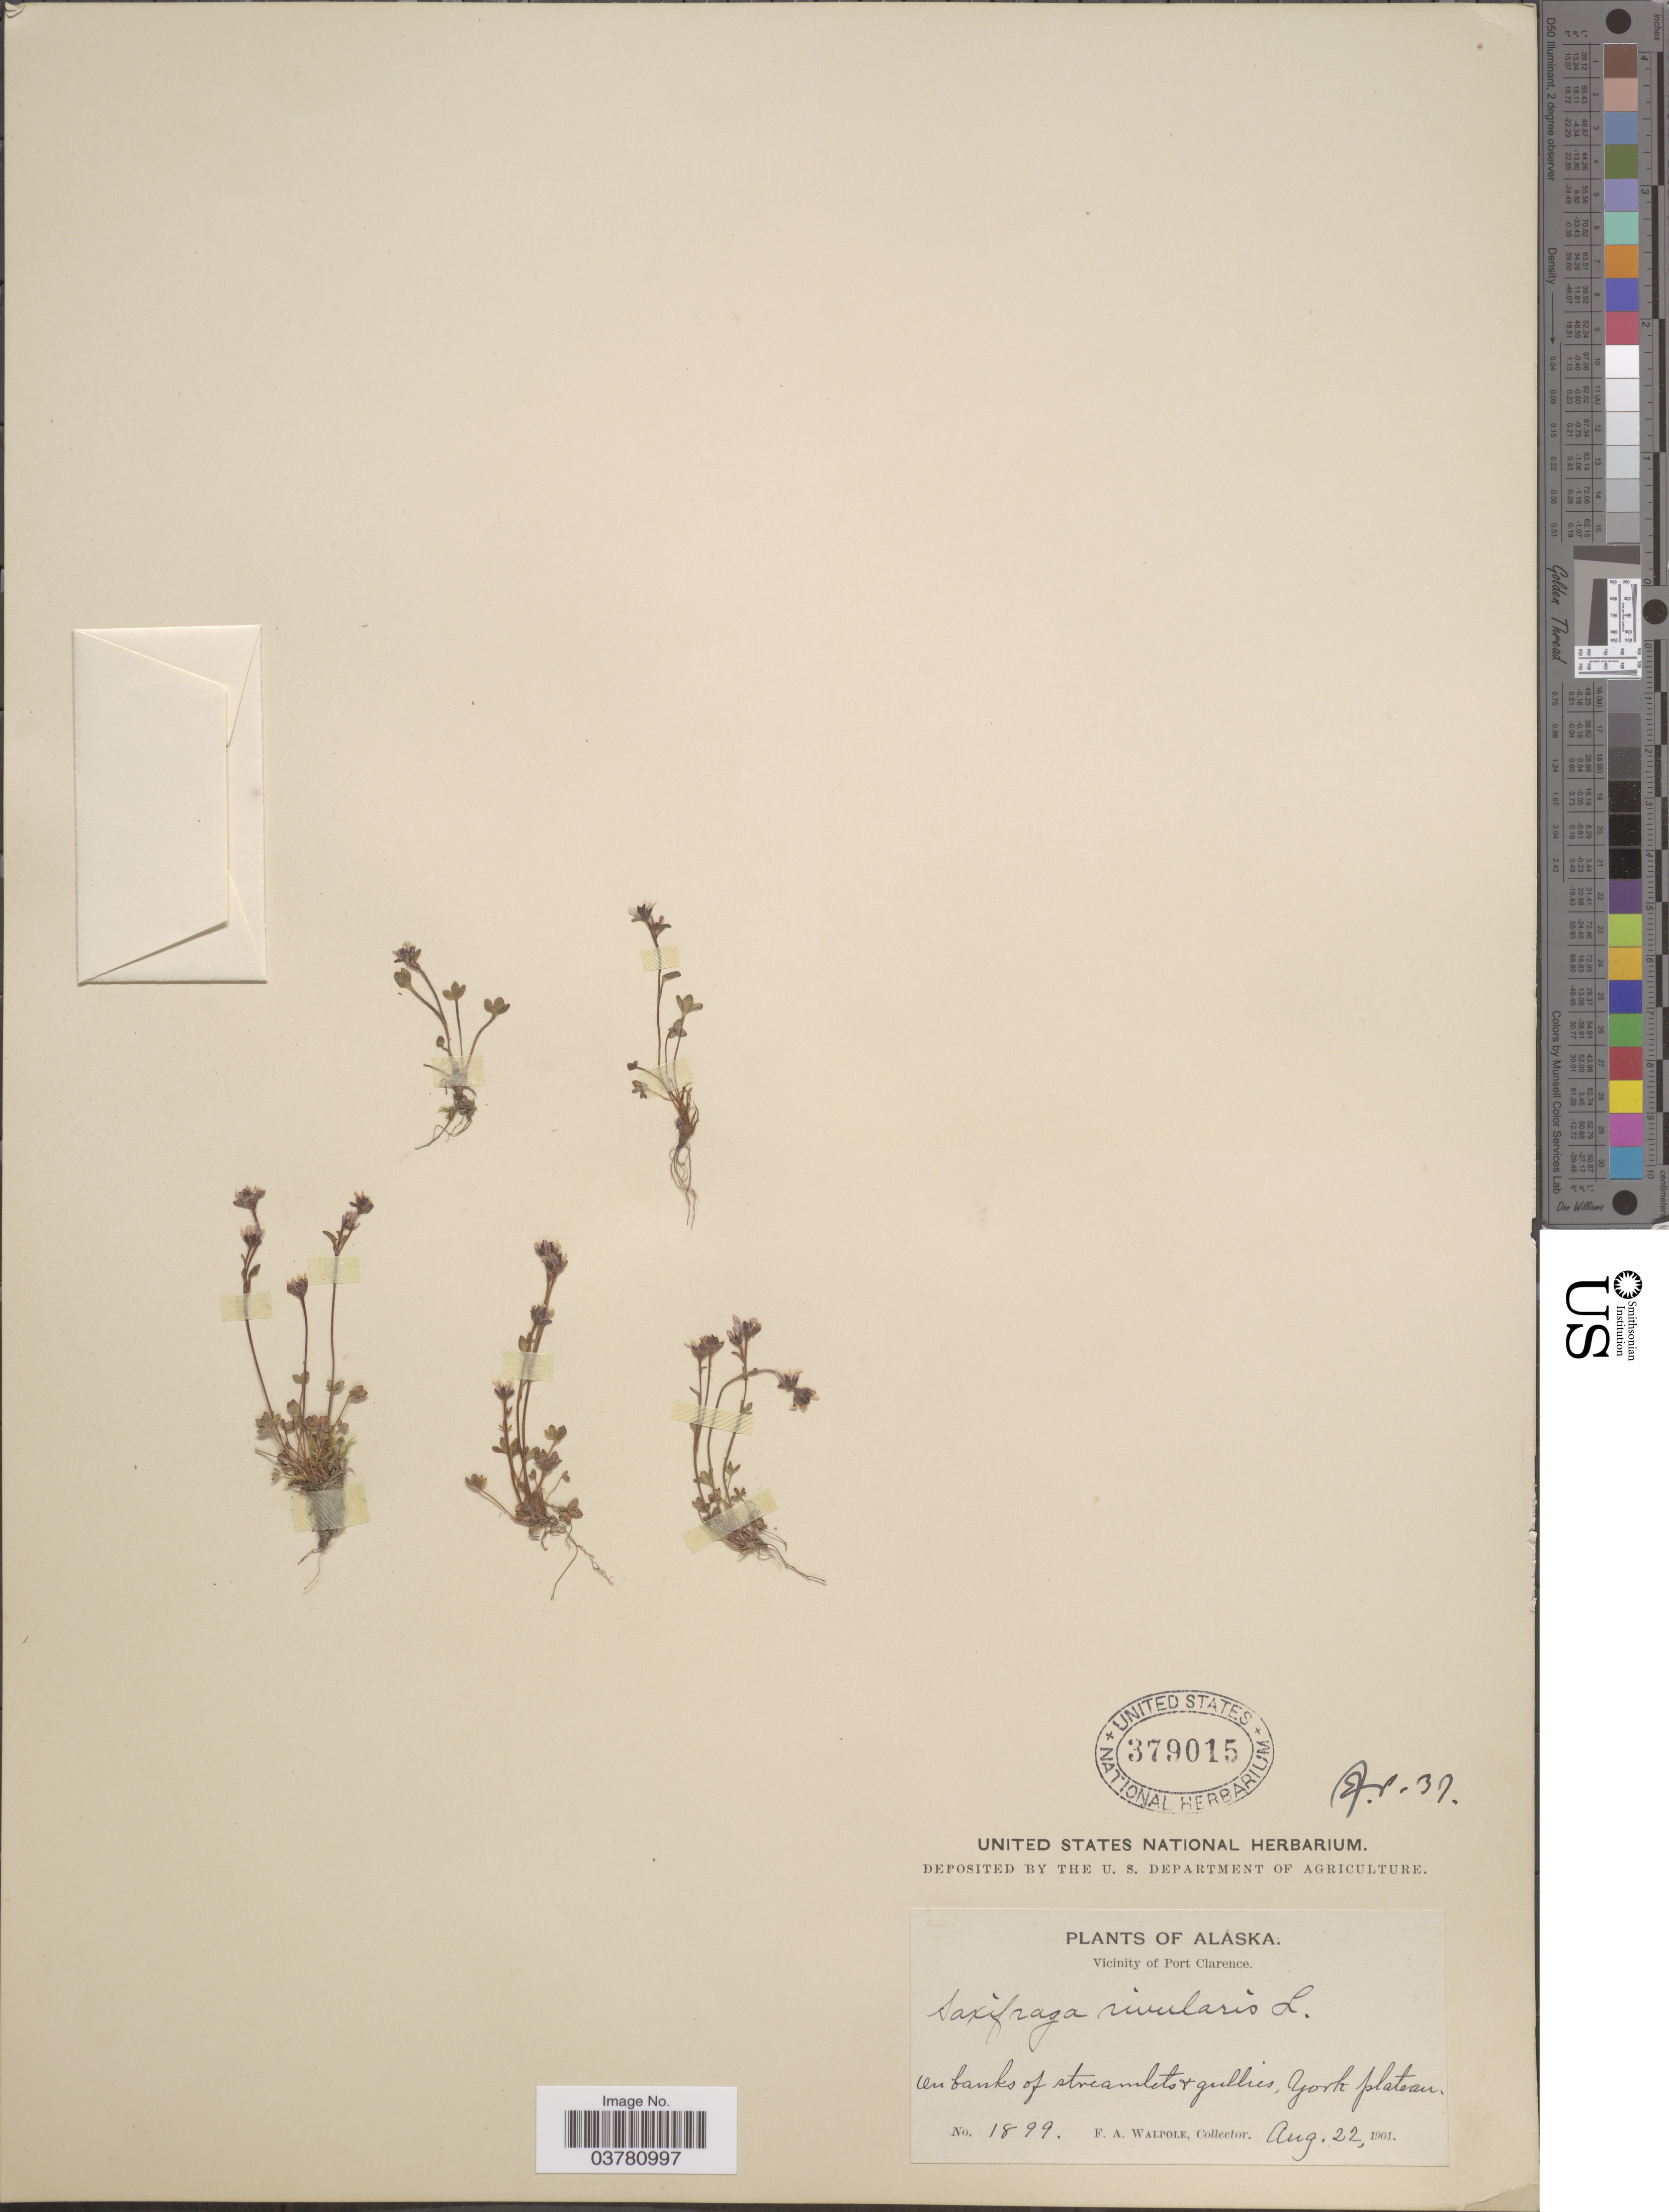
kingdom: Plantae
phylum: Tracheophyta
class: Magnoliopsida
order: Saxifragales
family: Saxifragaceae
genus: Saxifraga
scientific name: Saxifraga rivularis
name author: L.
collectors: F. Walpole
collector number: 1899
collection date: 1901-08-22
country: United States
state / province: Alaska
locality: Vicinity of Port Clarence. On banks of streamlets + gullies, York plateau.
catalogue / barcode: US 379015